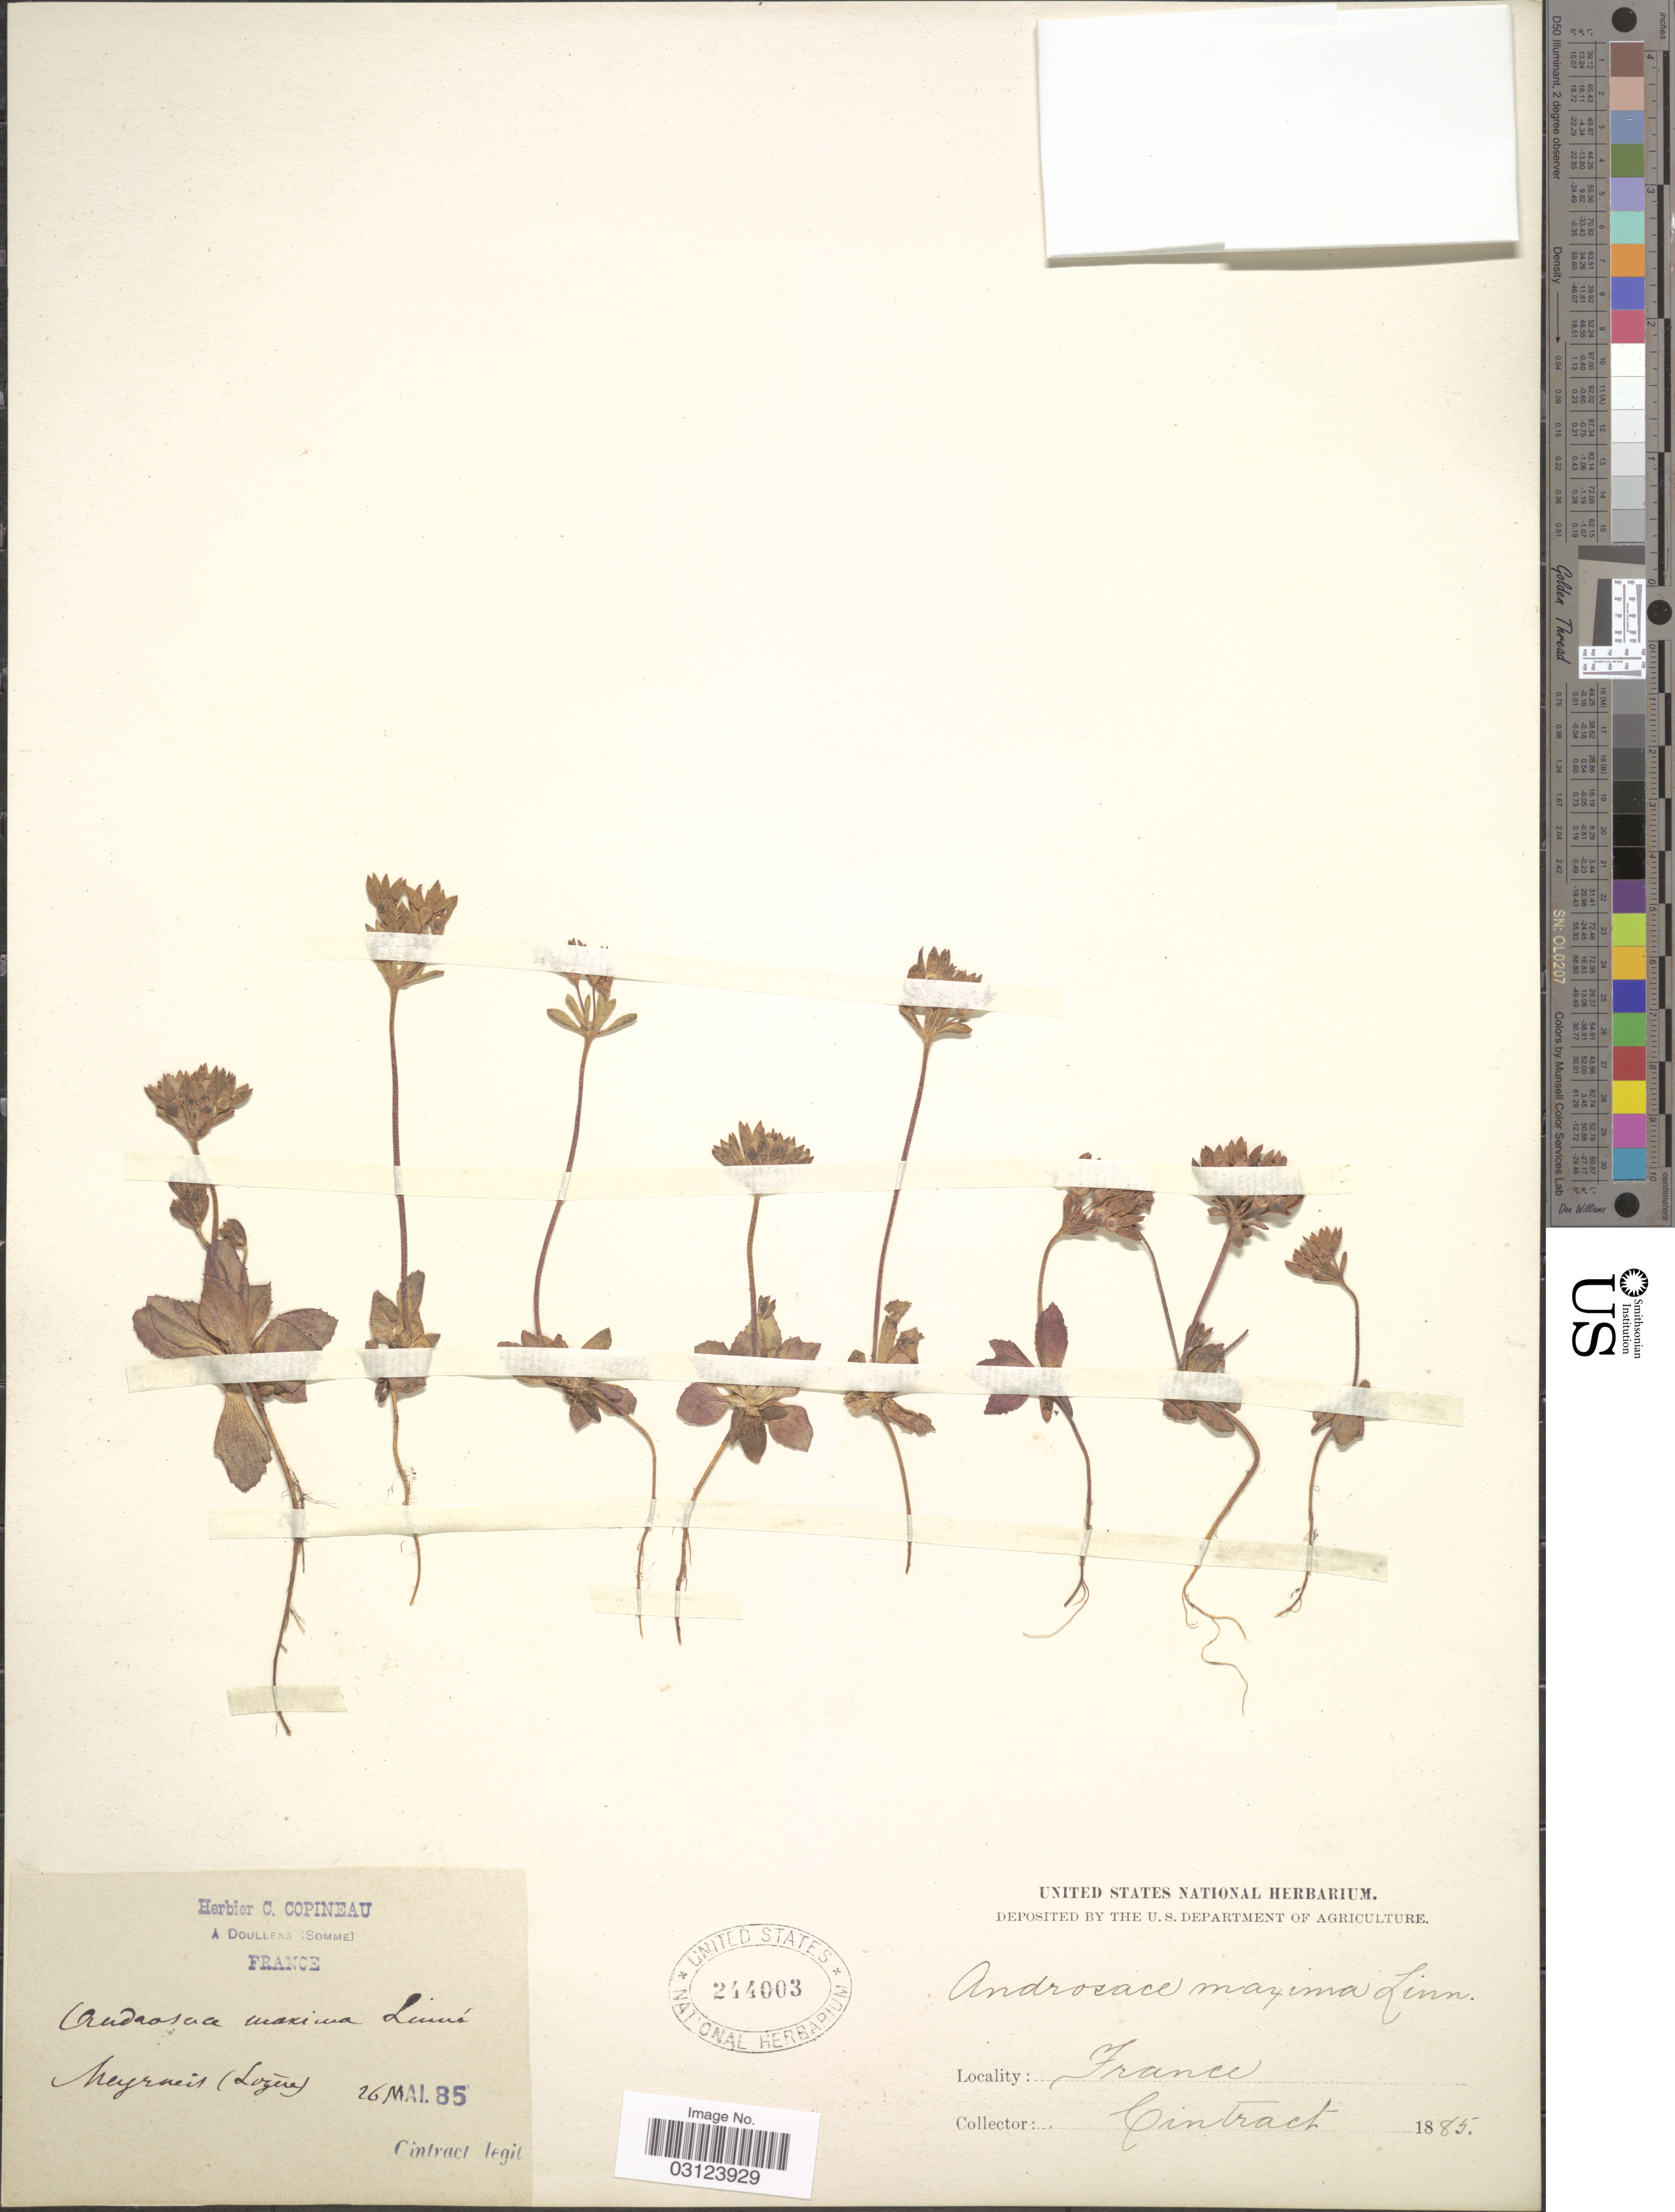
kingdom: Plantae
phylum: Tracheophyta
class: Magnoliopsida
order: Ericales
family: Primulaceae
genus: Androsace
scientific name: Androsace maxima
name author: L.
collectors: Cintract, --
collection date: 1885-05-26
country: France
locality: Meyrueis (Lozère).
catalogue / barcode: US 244003